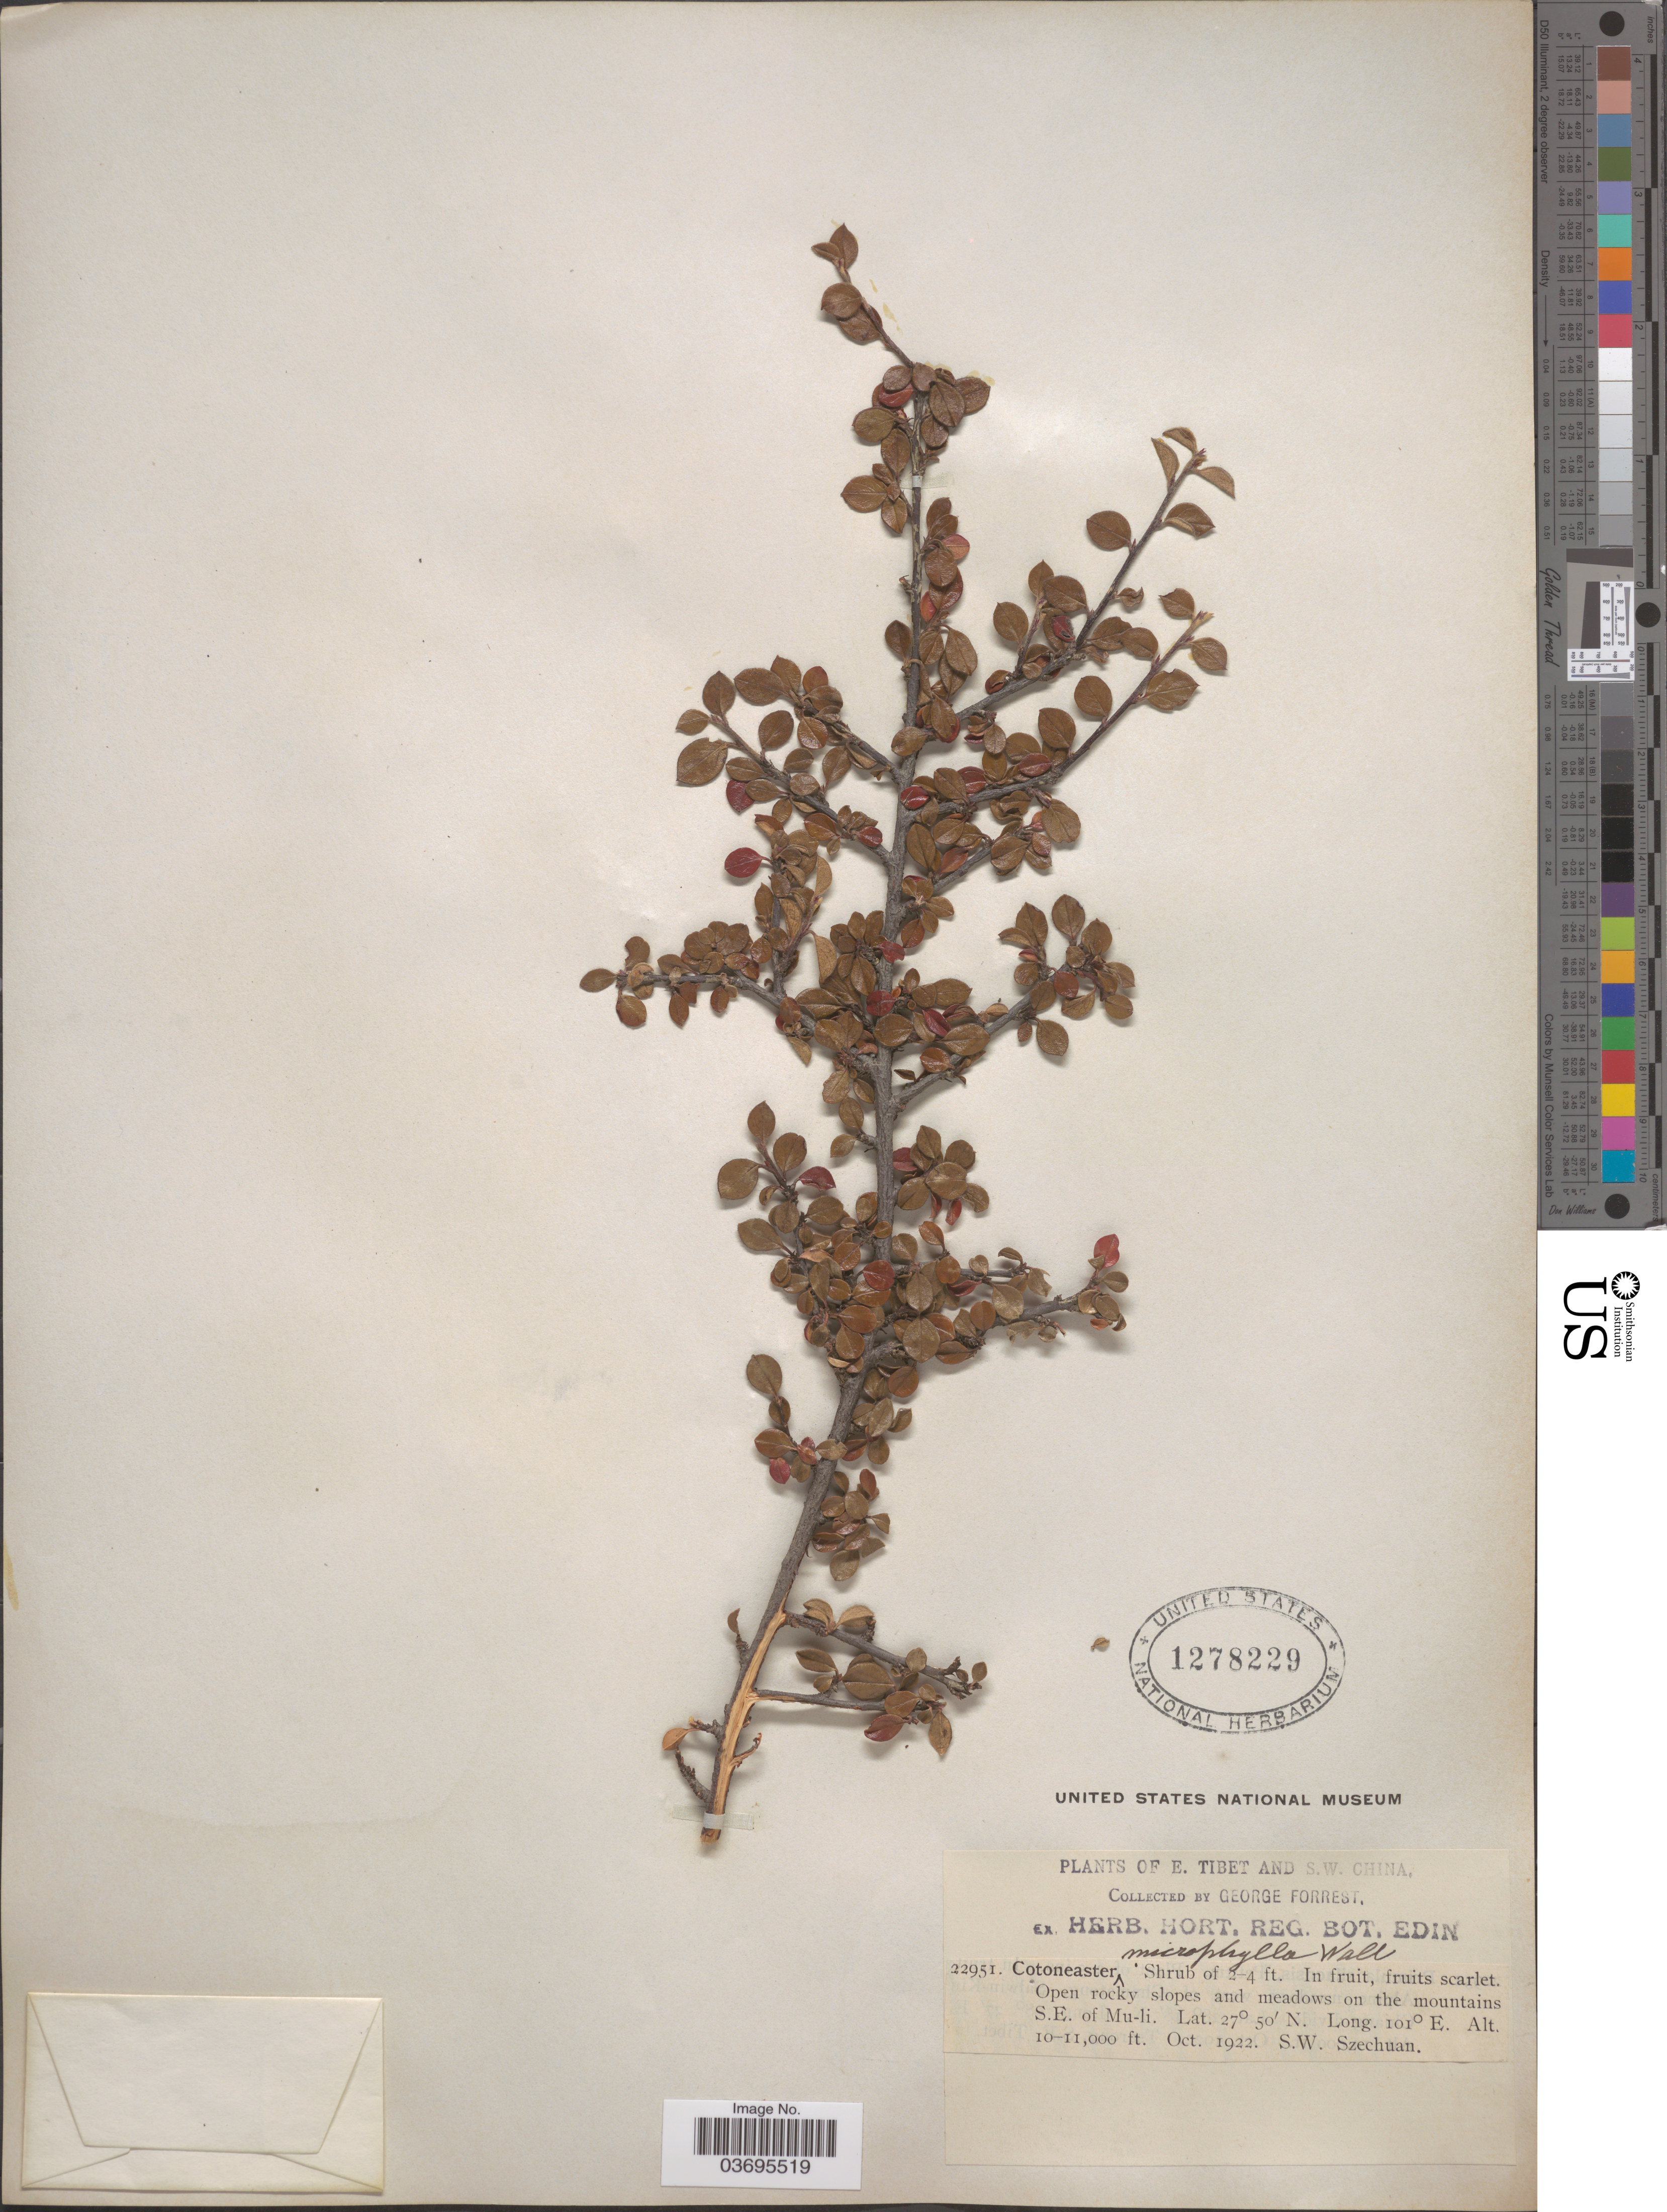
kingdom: Plantae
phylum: Tracheophyta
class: Magnoliopsida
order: Rosales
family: Rosaceae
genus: Cotoneaster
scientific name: Cotoneaster microphyllus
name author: Wall ex Lindl.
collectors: G. Forrest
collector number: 22951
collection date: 1922-10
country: China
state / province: Sichuan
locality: E. Tibet and S.W. China. On the mountains S.E. of Mu-li. S.W. Szechuan.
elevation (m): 3048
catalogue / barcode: US 1278229